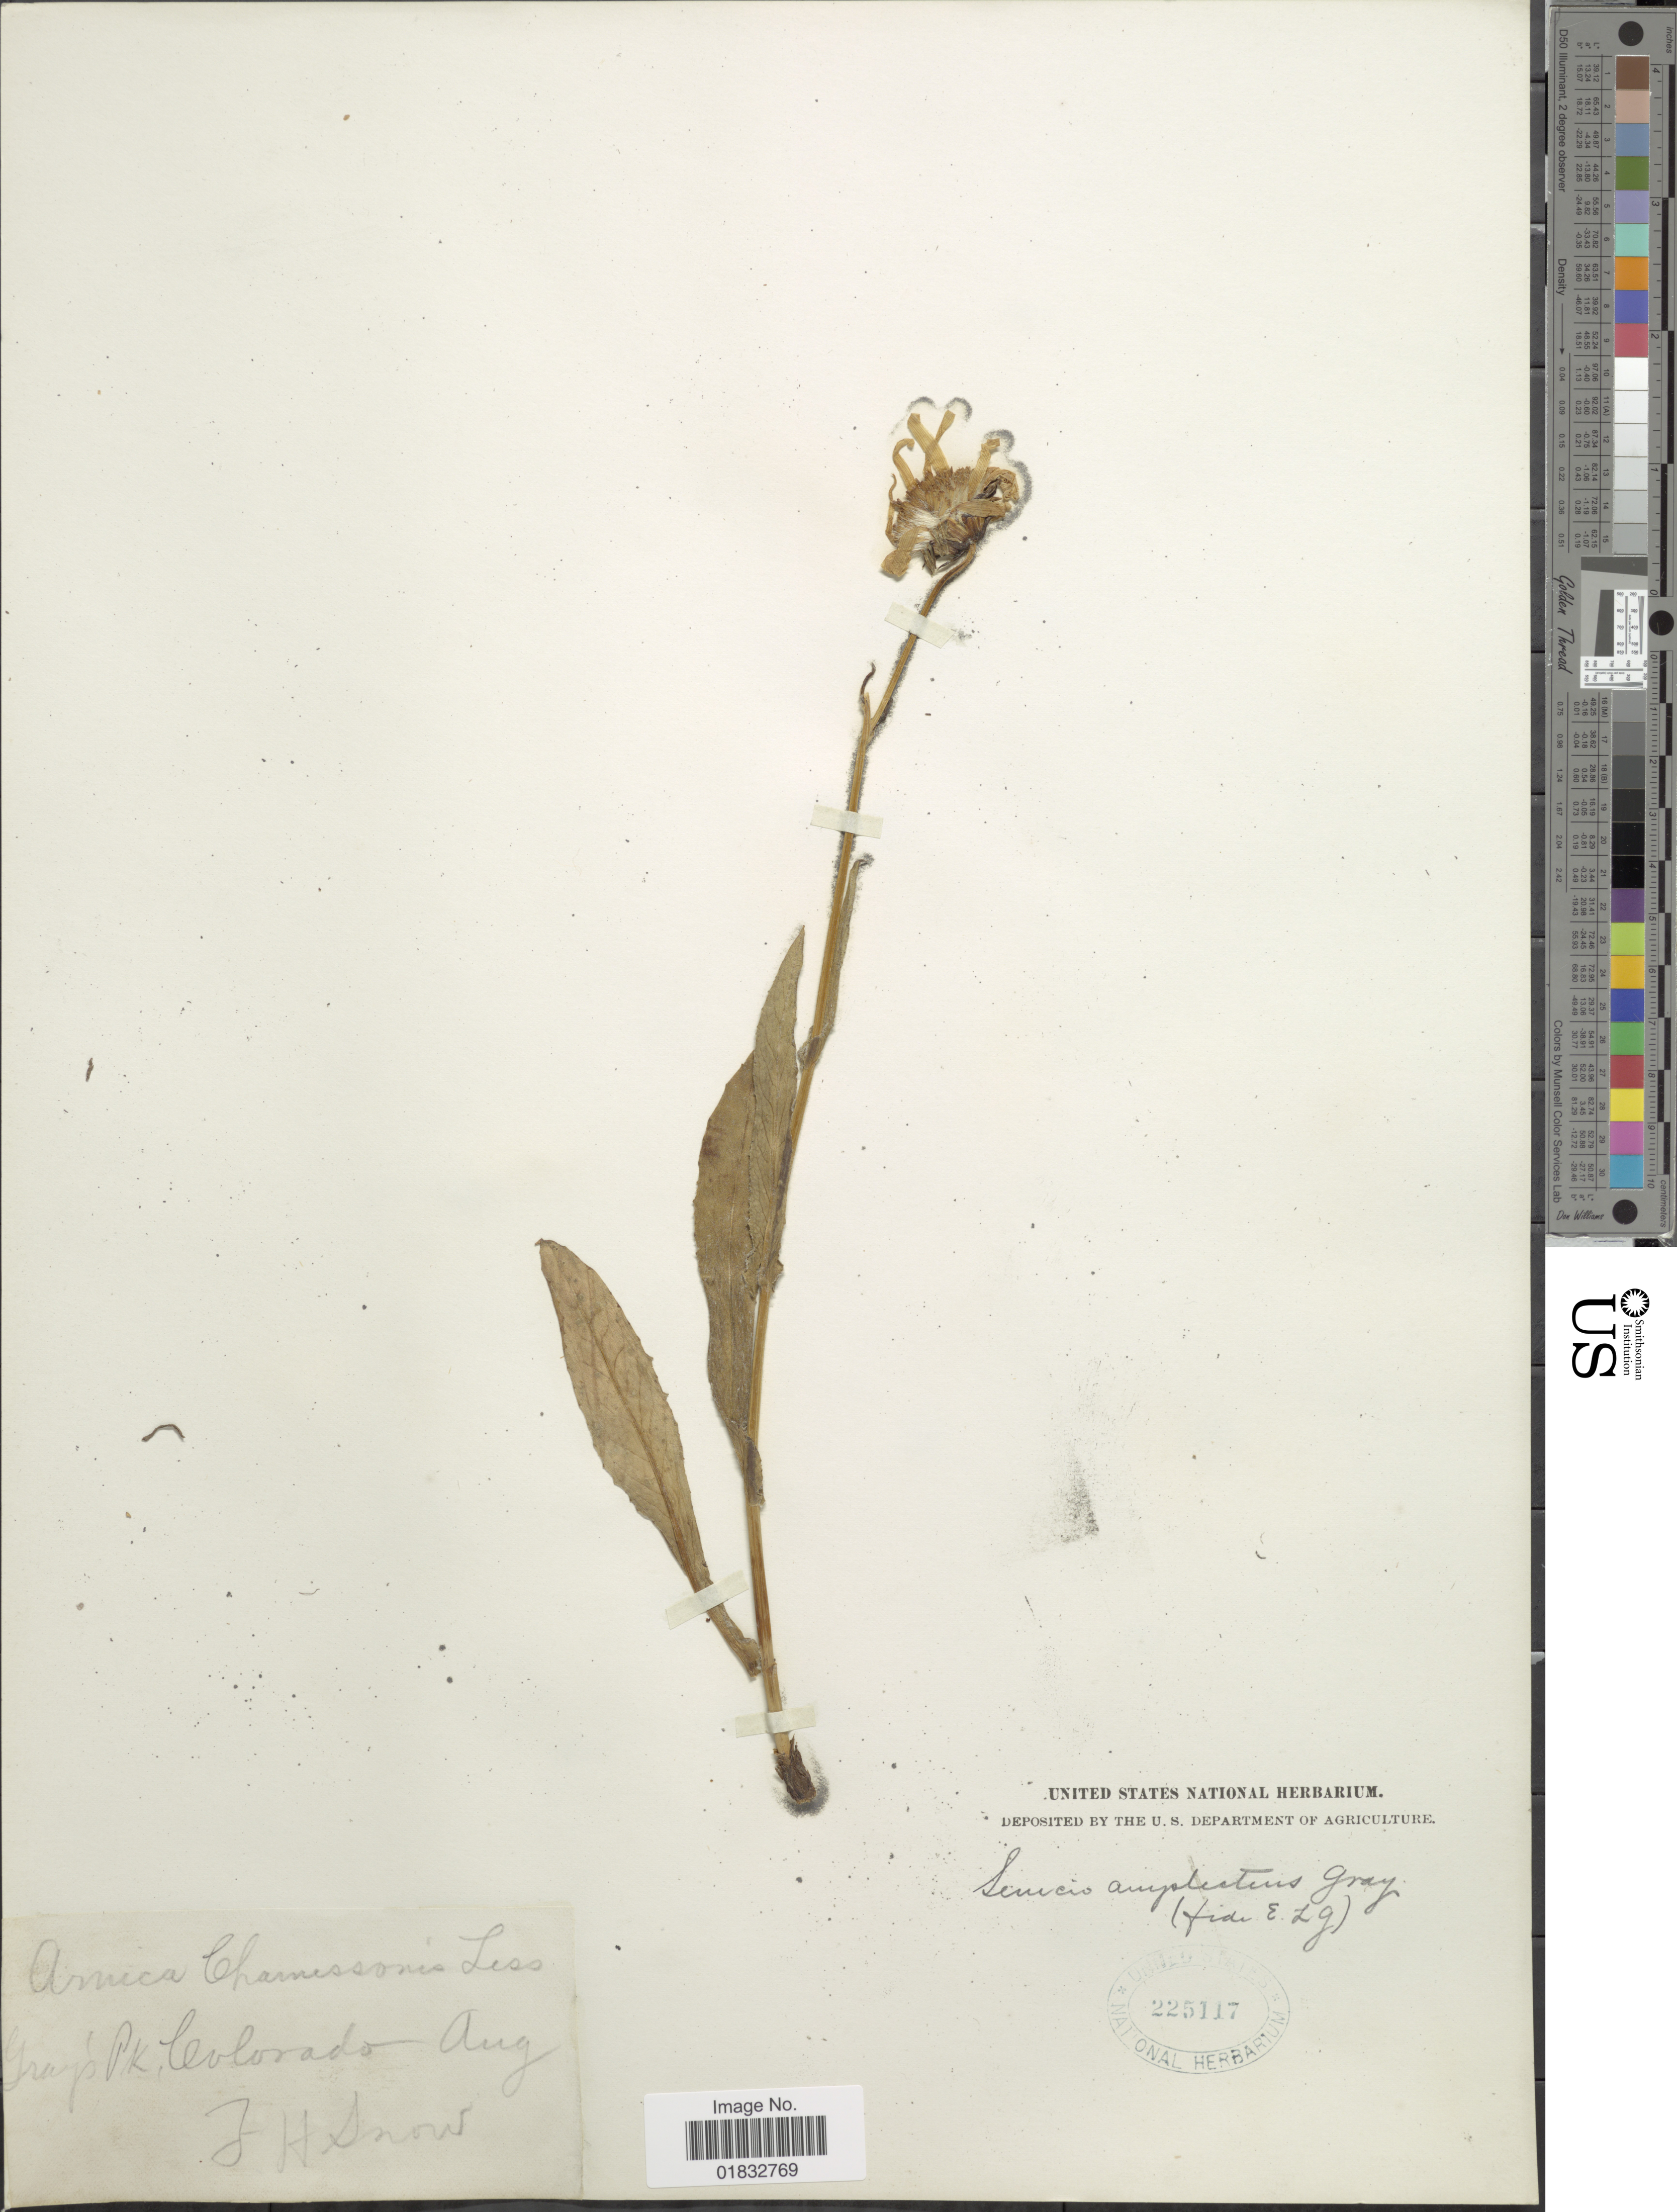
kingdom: Plantae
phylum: Tracheophyta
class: Magnoliopsida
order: Asterales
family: Asteraceae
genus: Senecio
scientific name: Senecio amplectens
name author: A. Gray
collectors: J. H. Snow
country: United States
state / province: Colorado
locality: Gray's Pk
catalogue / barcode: US 225117